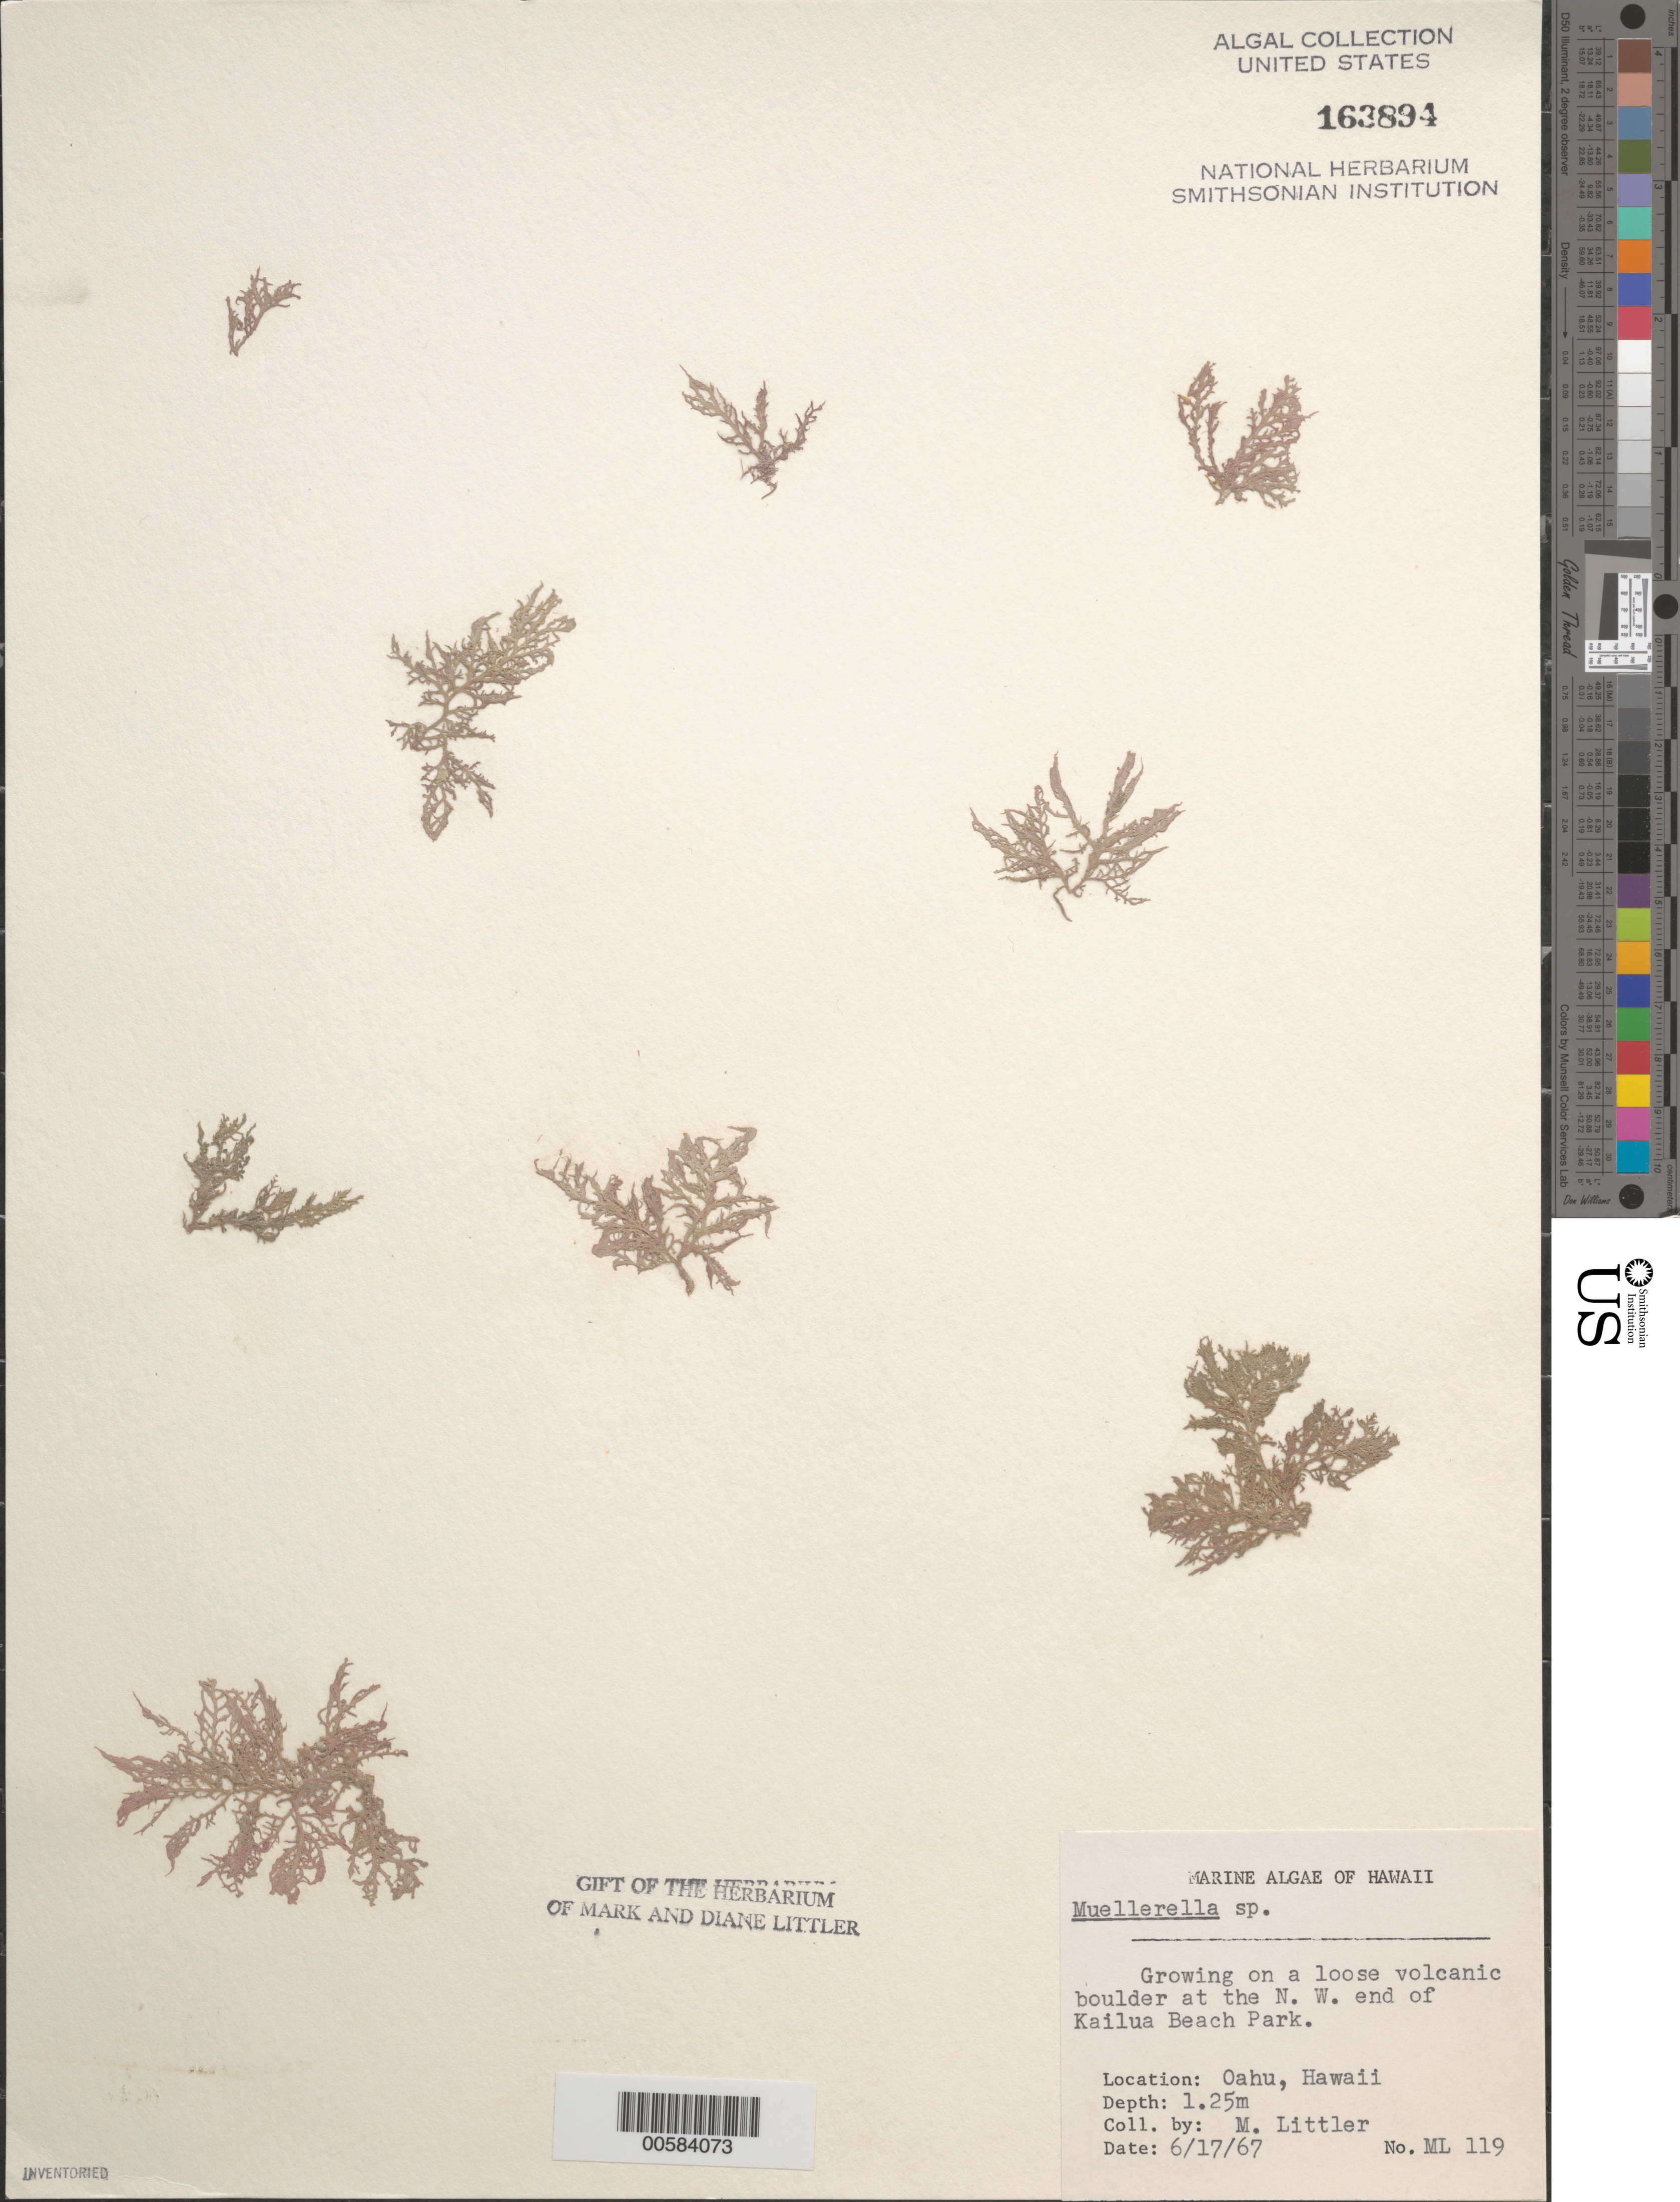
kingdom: Plantae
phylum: Rhodophyta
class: Florideophyceae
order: Ceramiales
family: Ceramiaceae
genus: Muellerella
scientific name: Muellerella sp.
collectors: M. M. Littler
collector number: ML 119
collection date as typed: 17 Jun 1967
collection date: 1967-06-17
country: United States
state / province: Hawaii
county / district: Honolulu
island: Oahu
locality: Kailua Beach Park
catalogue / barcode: US 163894